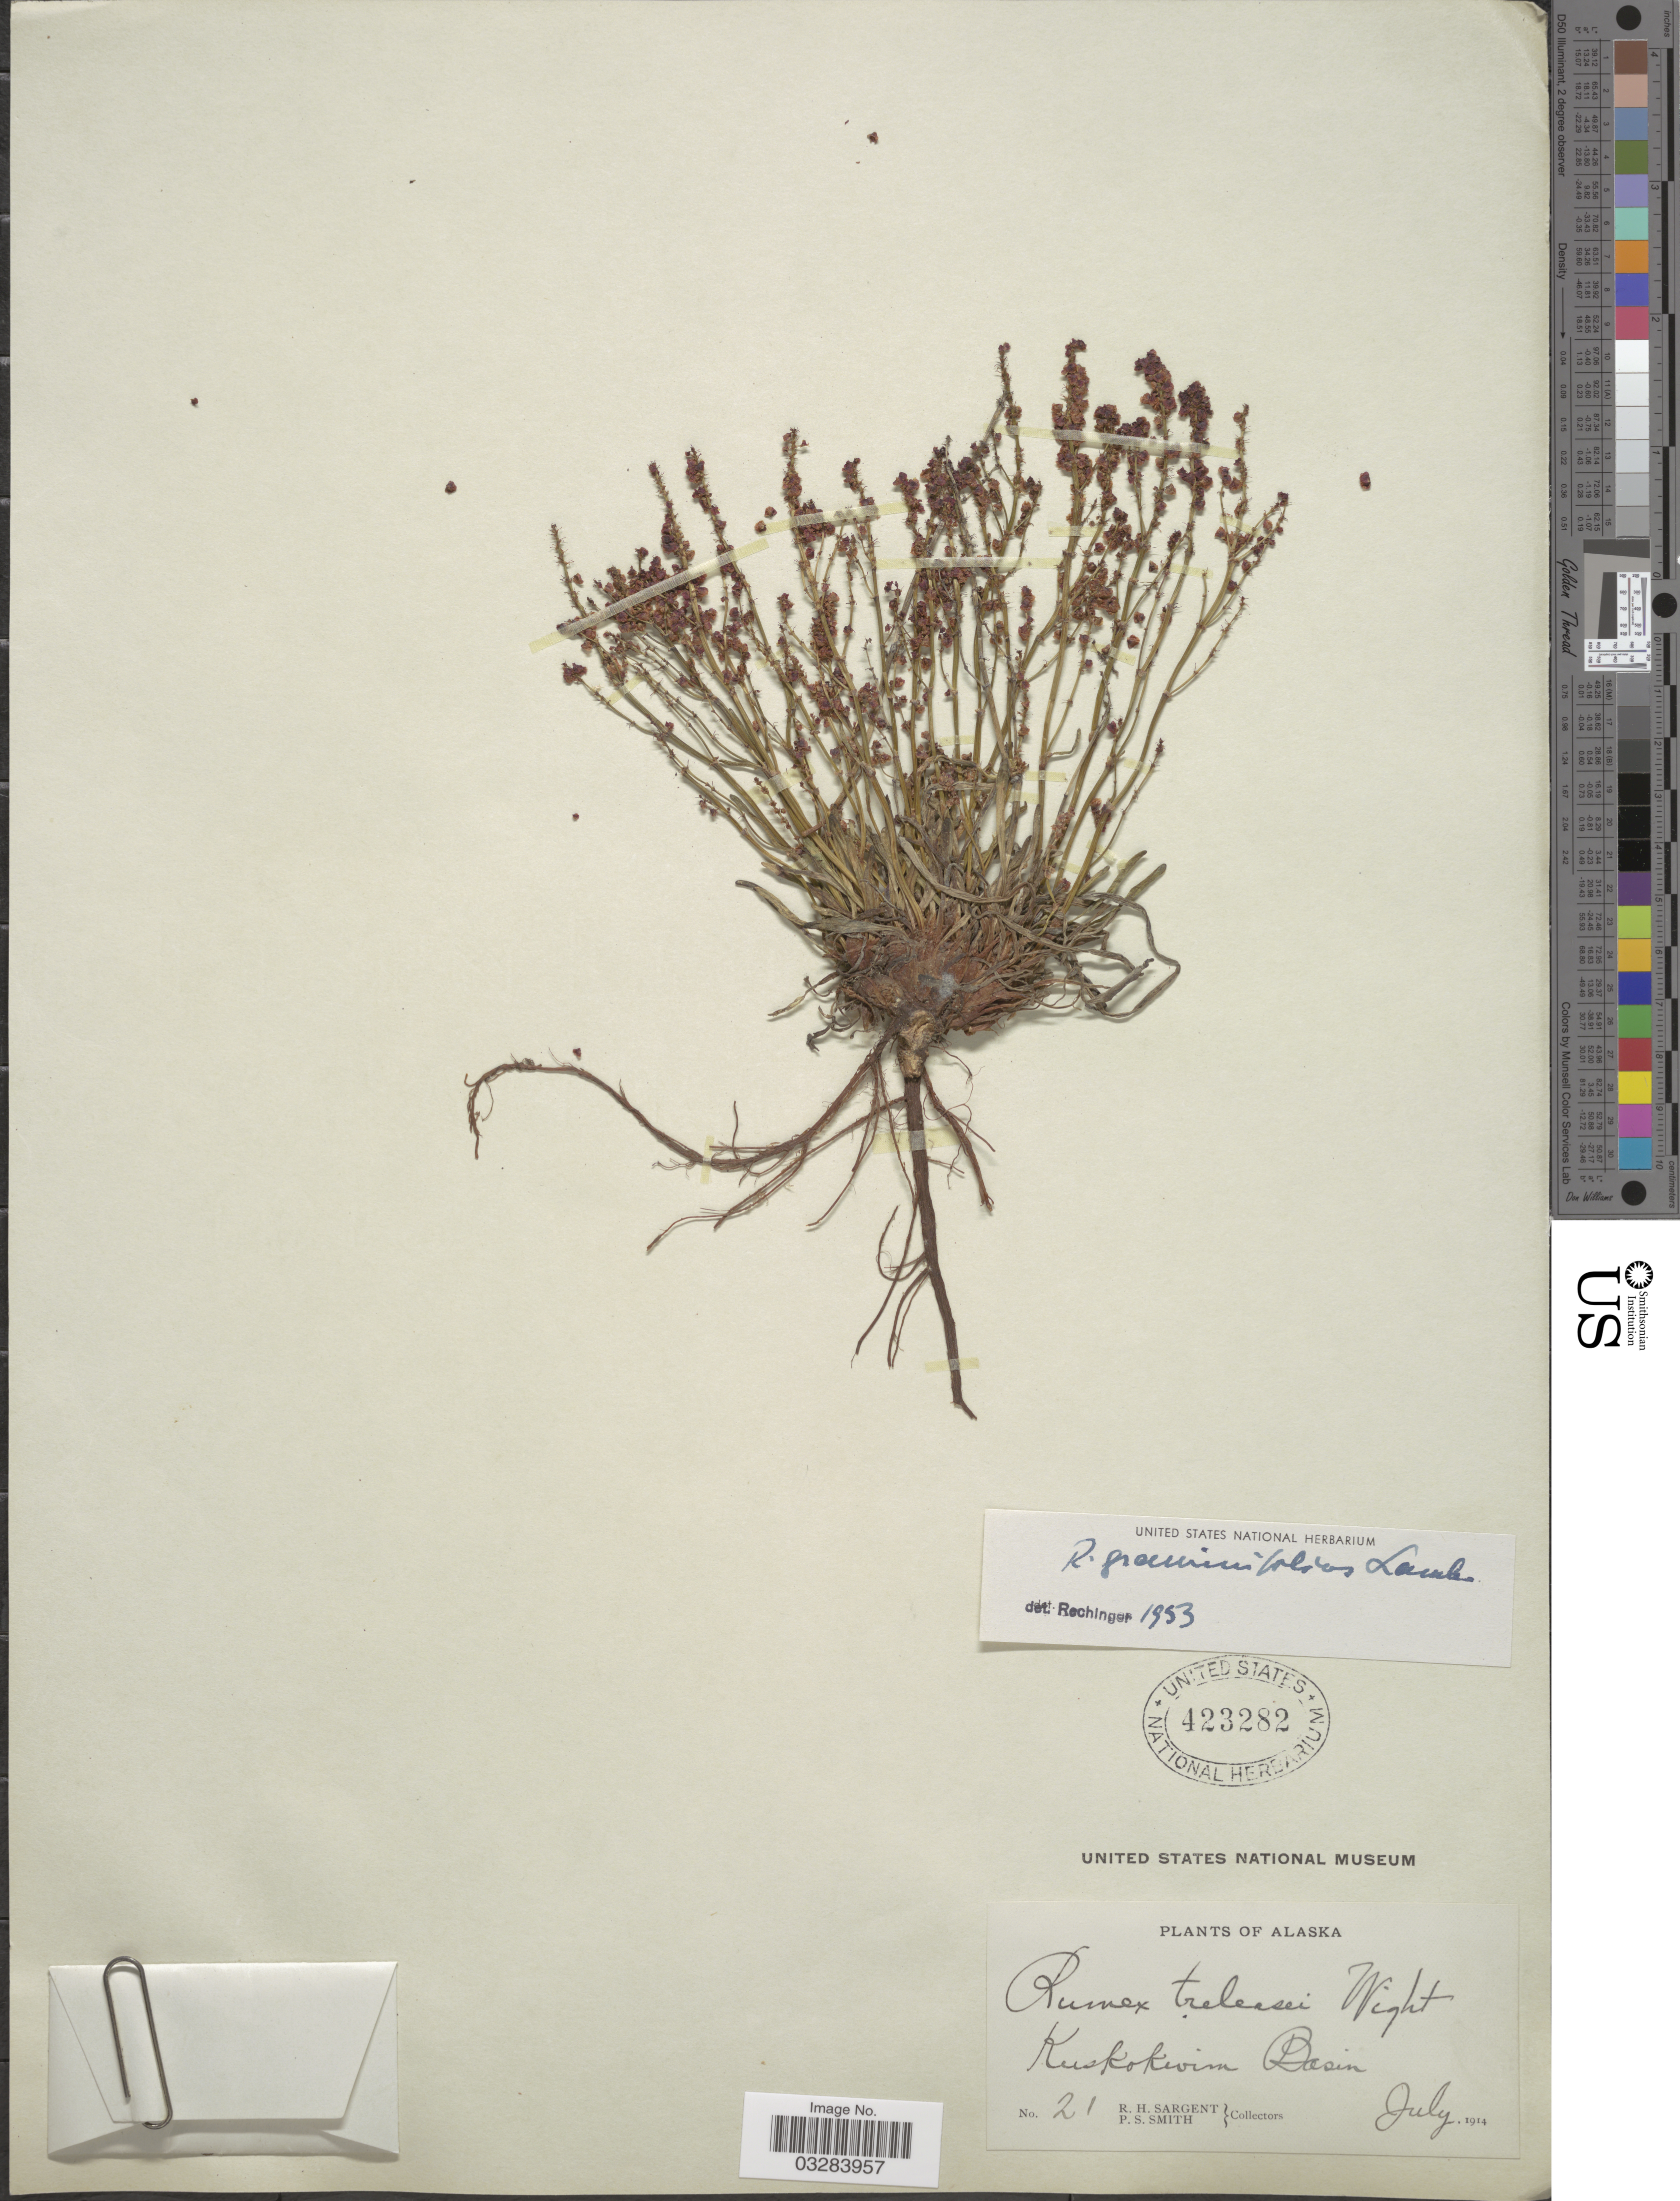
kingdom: Plantae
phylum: Tracheophyta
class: Magnoliopsida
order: Caryophyllales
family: Polygonaceae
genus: Rumex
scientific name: Rumex graminifolius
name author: Rudolph ex Lamb.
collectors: R. Sargent & P. Smith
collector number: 21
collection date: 1914-07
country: United States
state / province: Alaska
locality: Kuskokwim Basin.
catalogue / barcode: US 423282